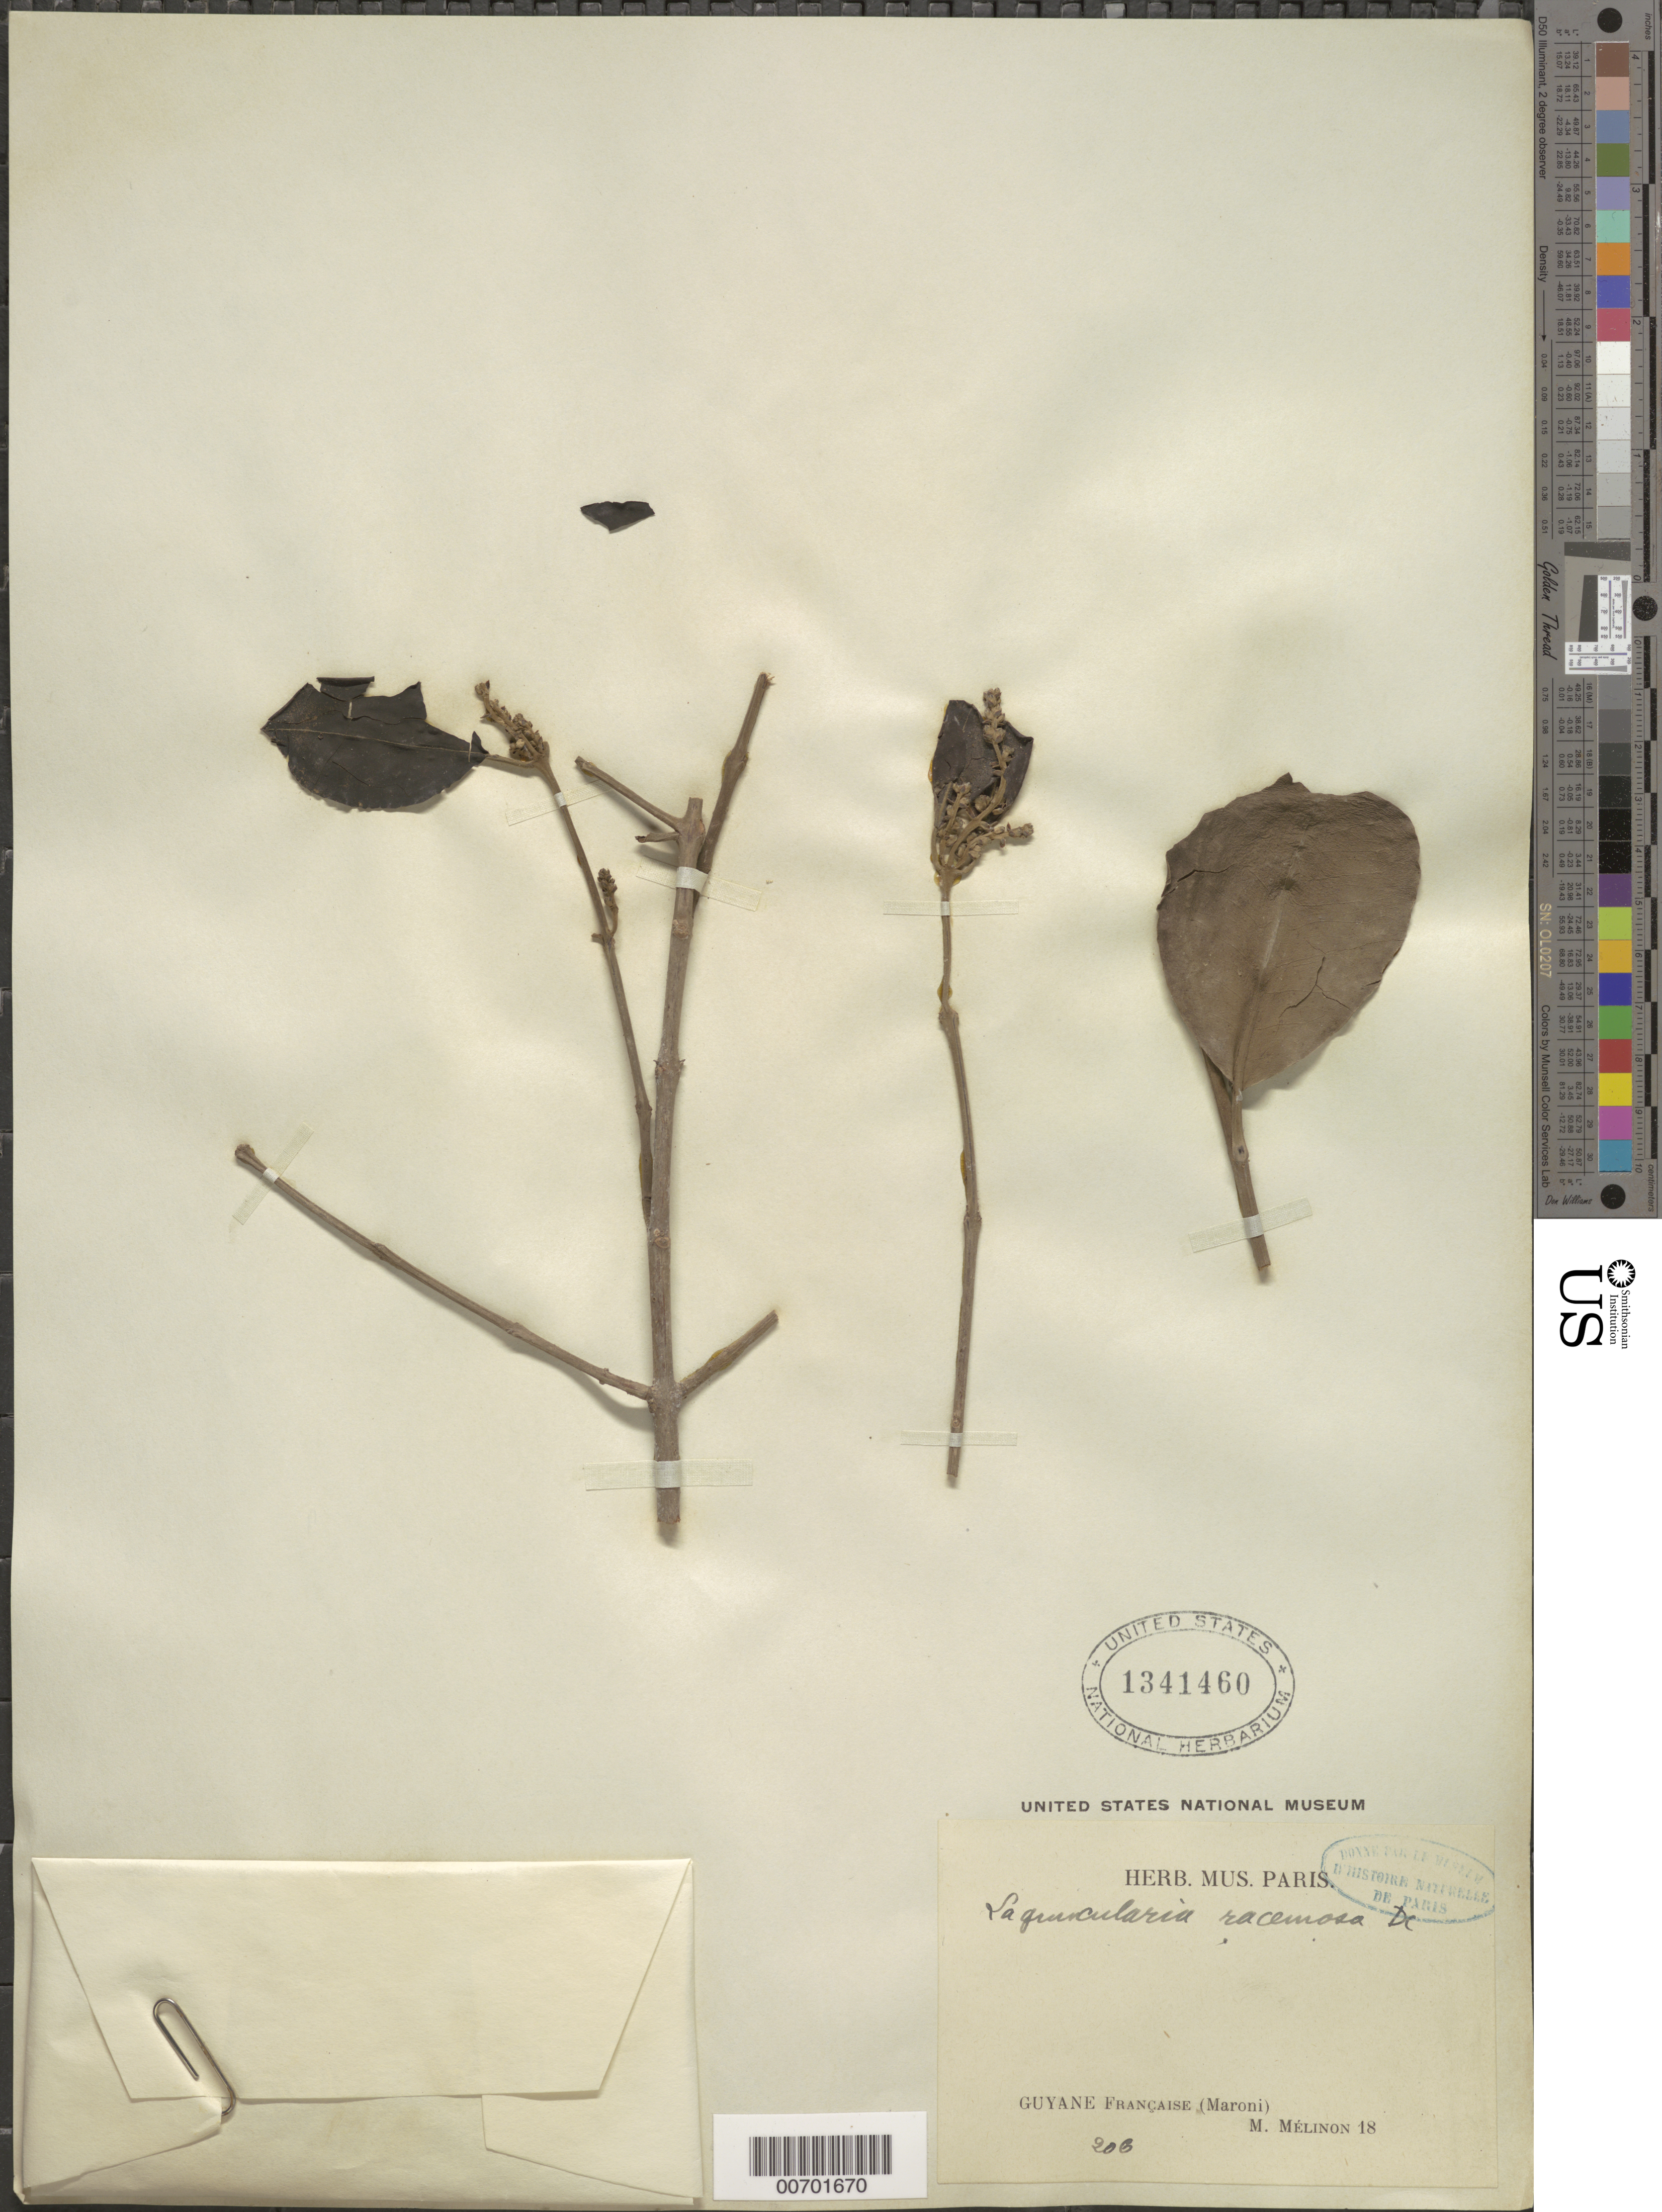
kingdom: Plantae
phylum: Tracheophyta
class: Magnoliopsida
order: Myrtales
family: Combretaceae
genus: Laguncularia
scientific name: Laguncularia racemosa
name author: (L.) C.F. Gaertn.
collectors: E. Mélinon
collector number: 206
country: French Guiana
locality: Maroni R.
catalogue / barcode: US 1341460